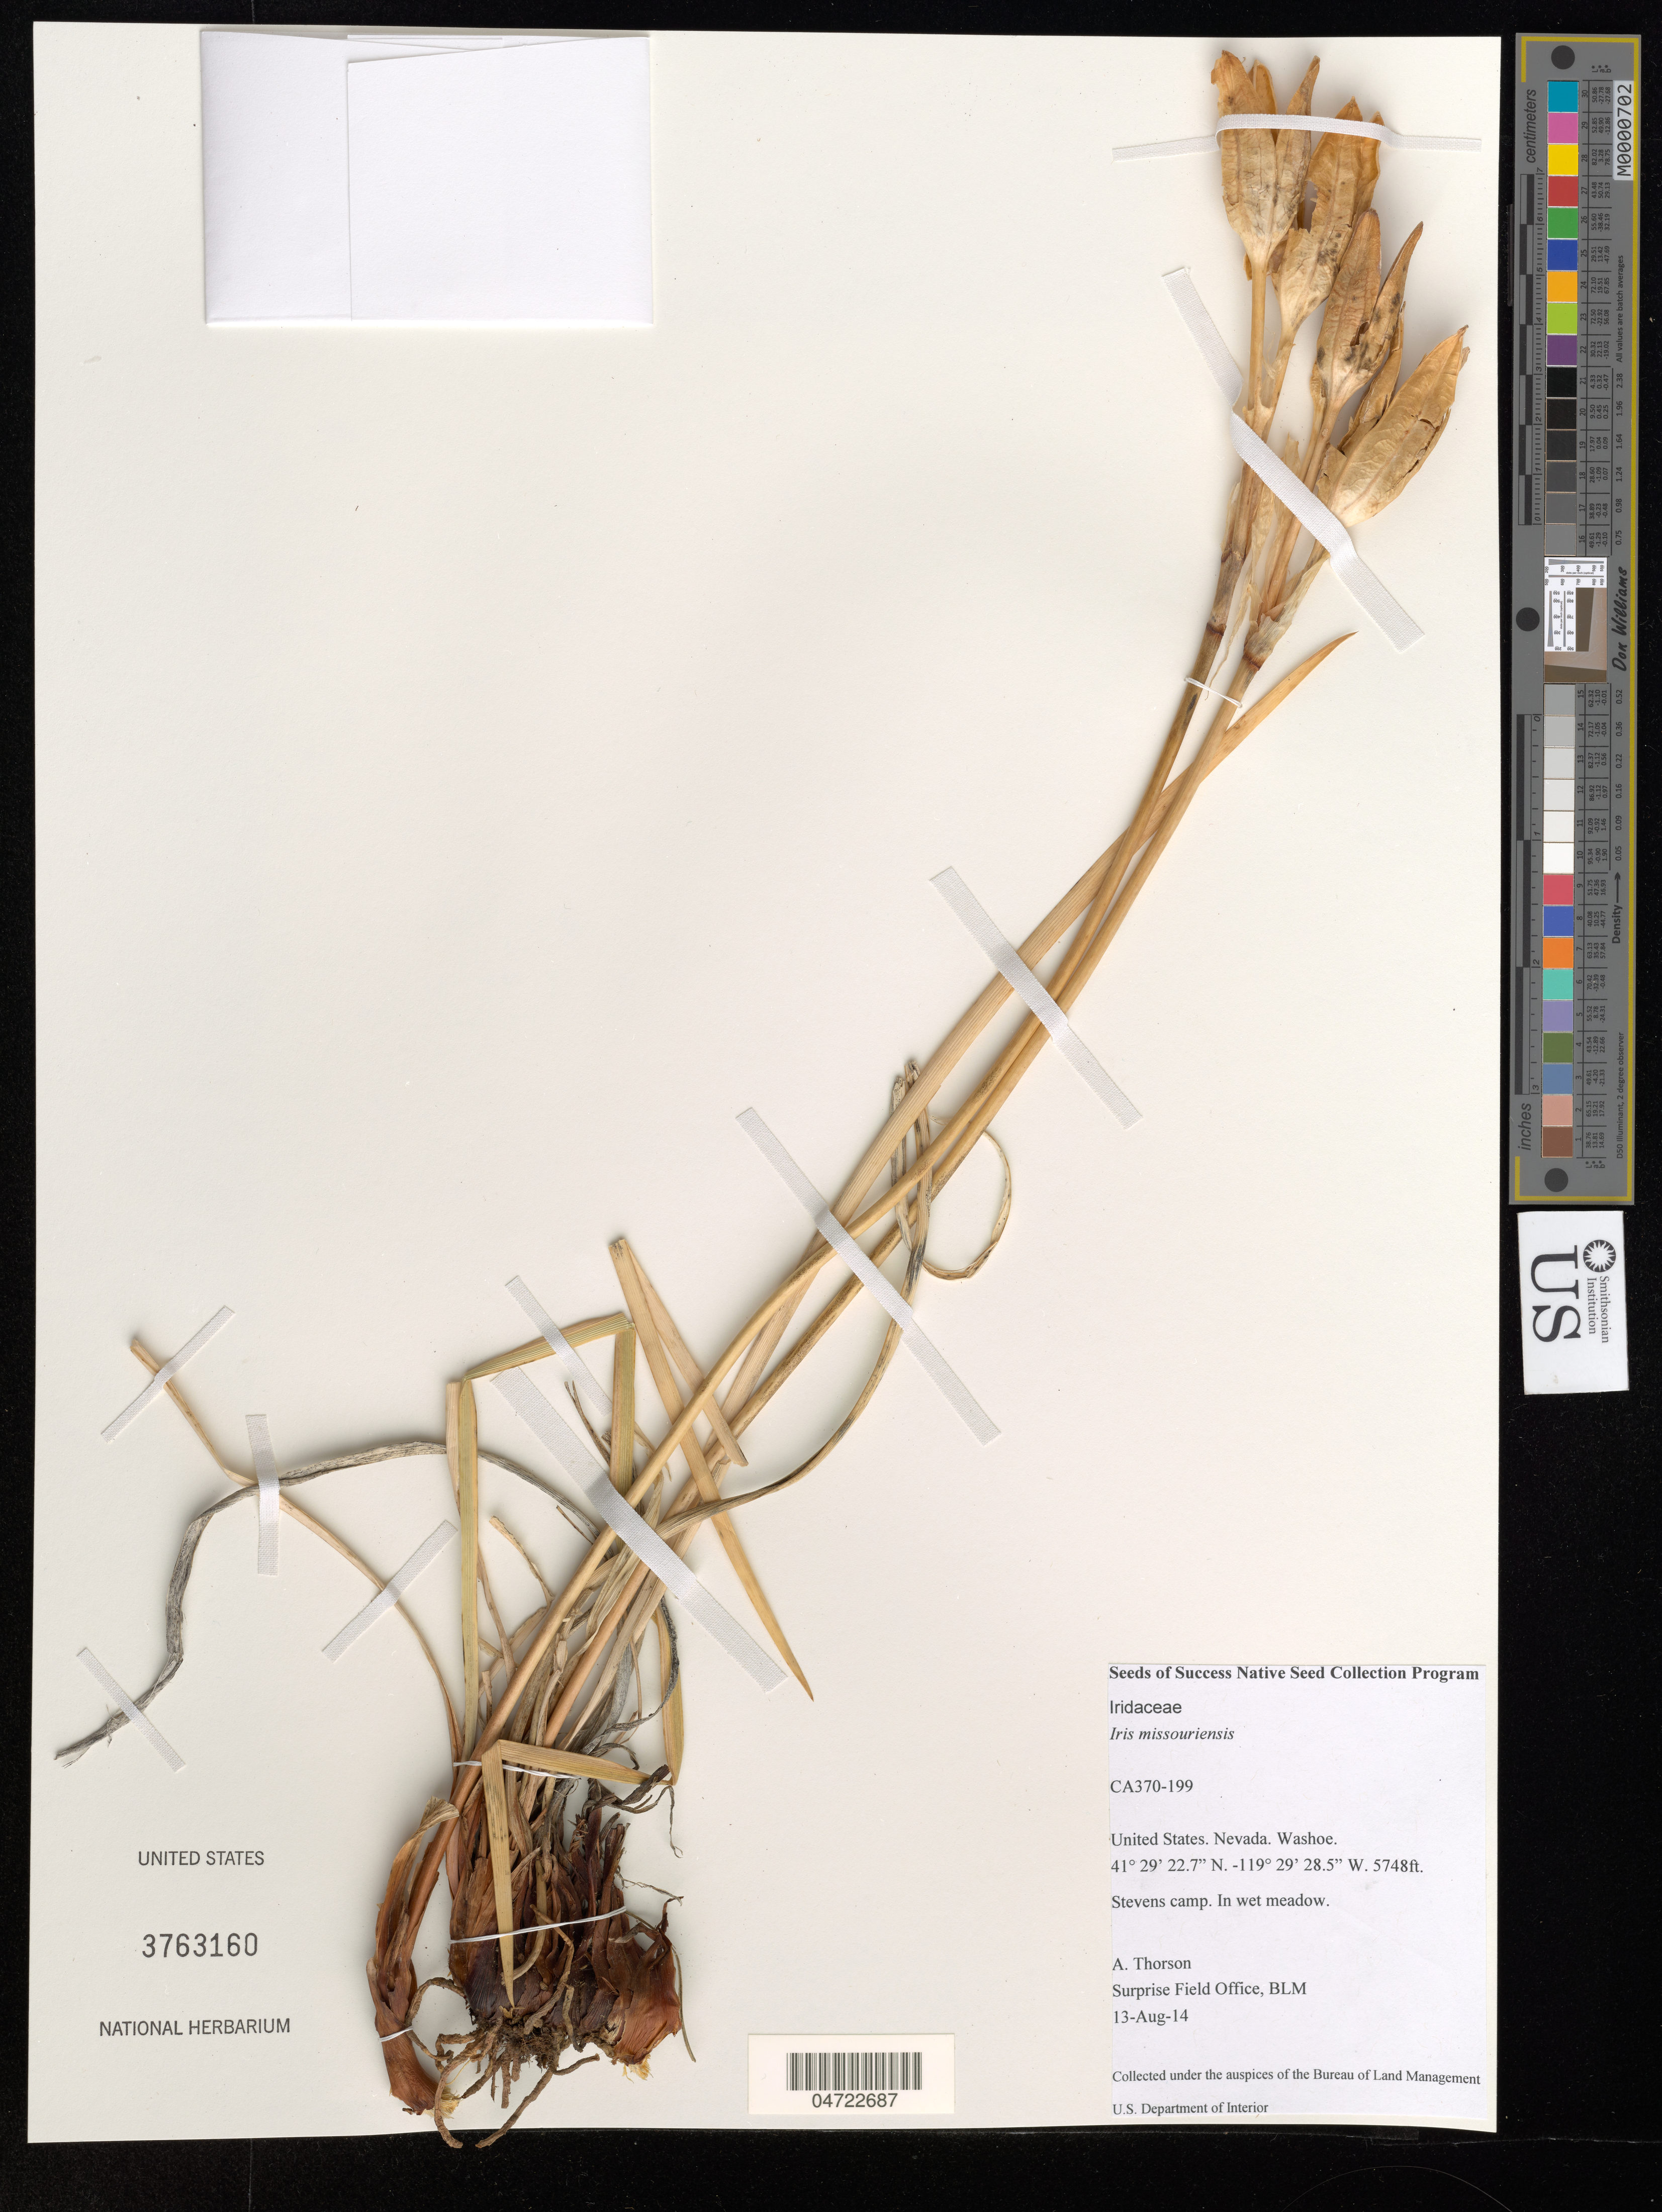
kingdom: Plantae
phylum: Tracheophyta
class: Liliopsida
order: Asparagales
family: Iridaceae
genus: Iris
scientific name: Iris missouriensis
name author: Nutt.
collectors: A. Thorson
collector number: CA370-199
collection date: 2014-08-13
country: United States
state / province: Nevada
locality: Washoe. Stevens camp. In wet meadow.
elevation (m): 1752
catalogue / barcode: US 3763160